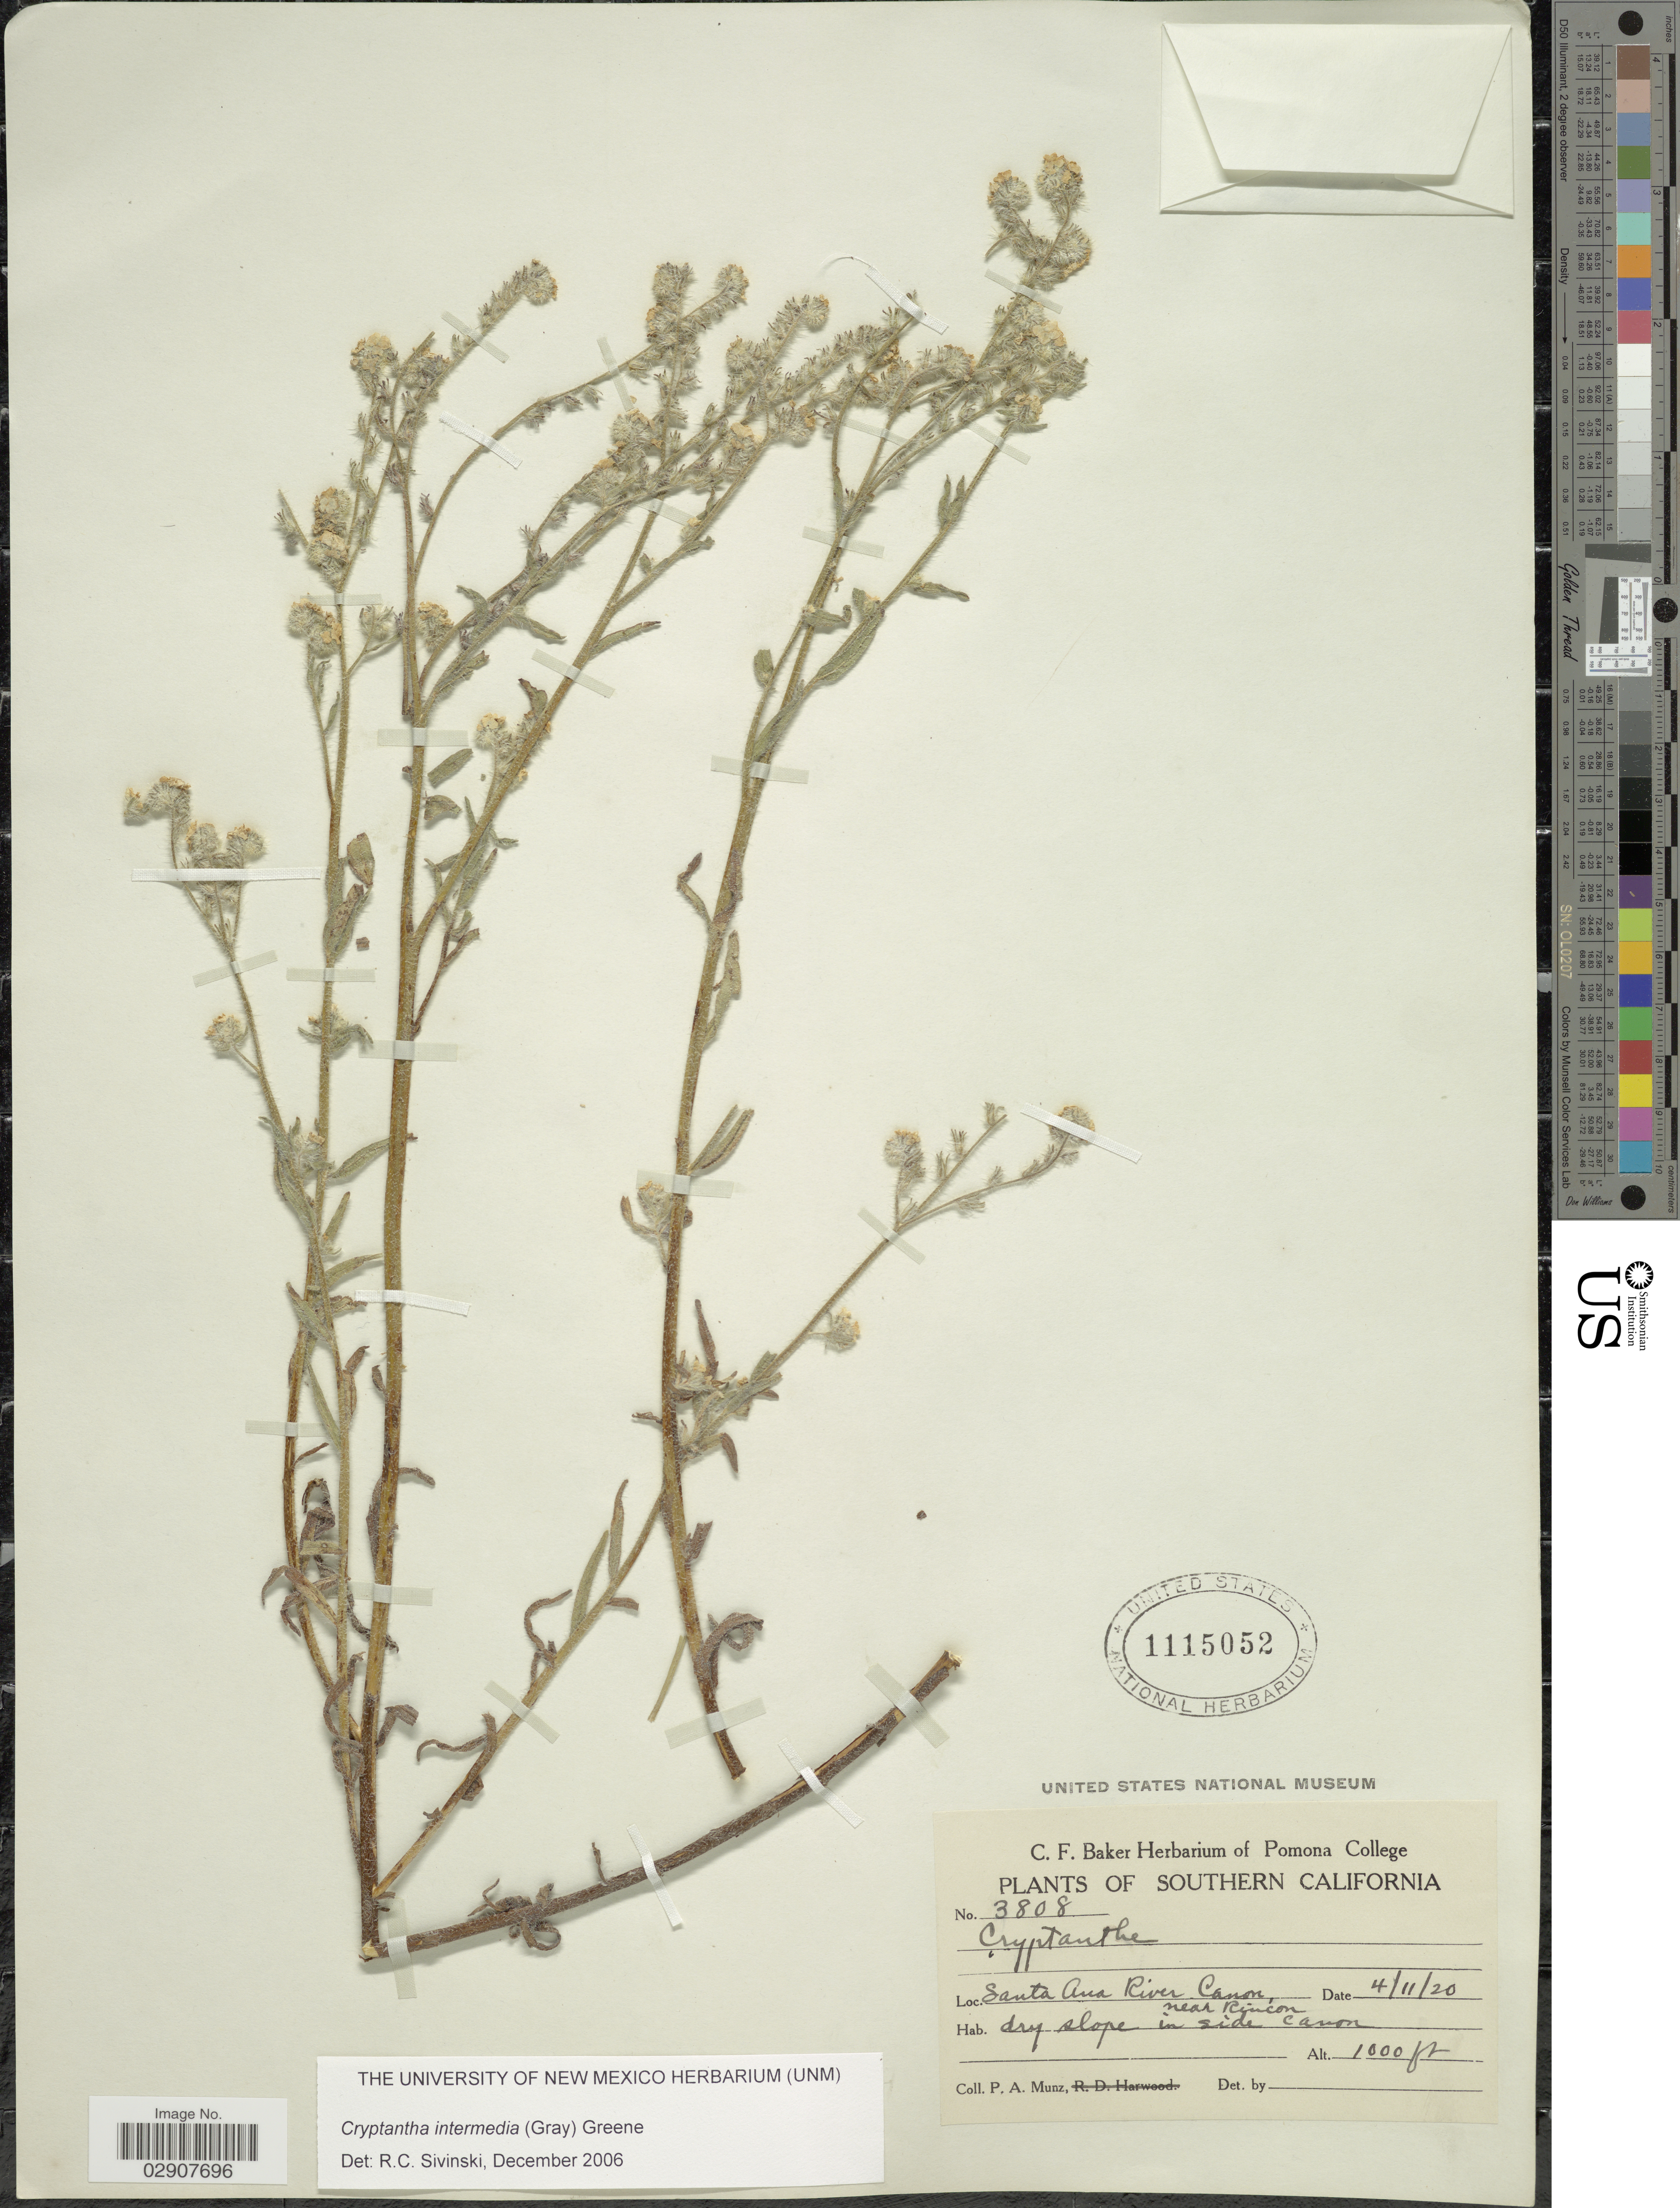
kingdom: Plantae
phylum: Tracheophyta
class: Magnoliopsida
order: Boraginales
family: Boraginaceae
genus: Cryptantha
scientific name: Cryptantha intermedia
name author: (A. Gray) Greene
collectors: P. A. Munz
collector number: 3808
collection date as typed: Transcribed d/m/y: 11/4/20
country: United States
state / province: California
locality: Southern California, Santa Ana River, Canon, near Rincon.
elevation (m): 305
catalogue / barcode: US 1115052